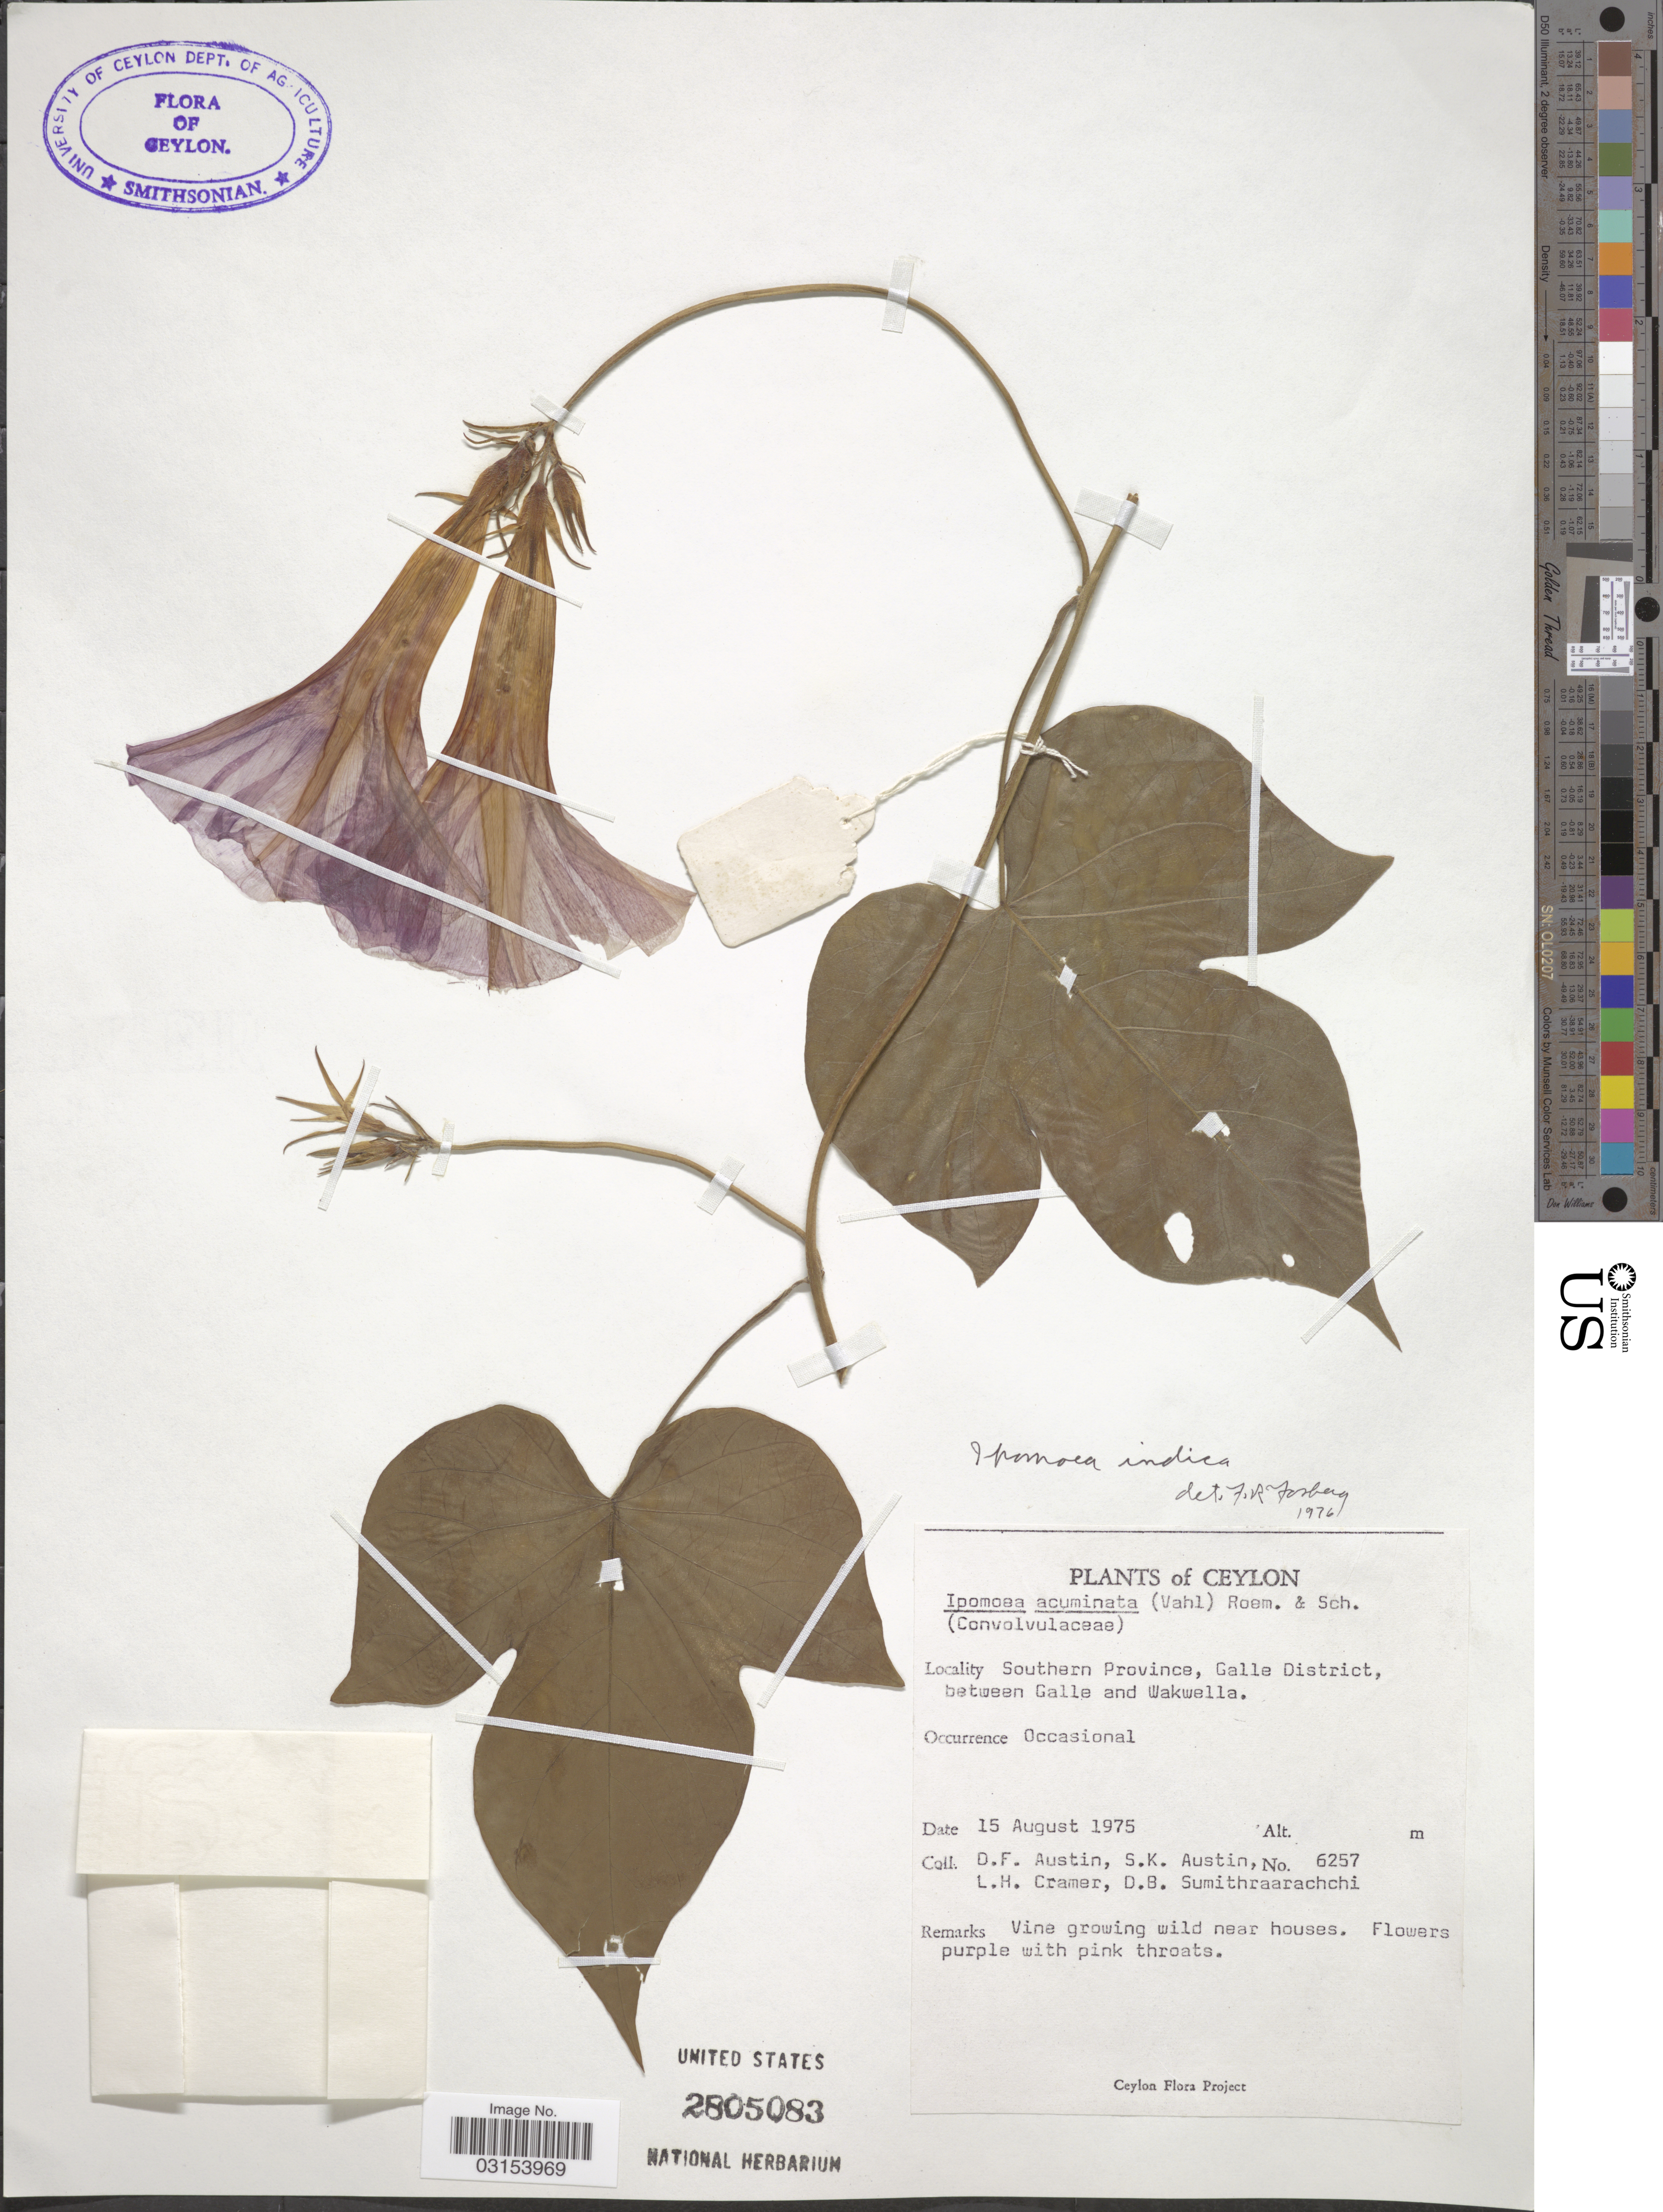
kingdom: Plantae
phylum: Tracheophyta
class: Magnoliopsida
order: Solanales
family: Convolvulaceae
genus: Ipomoea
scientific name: Ipomoea indica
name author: (Burm.) Merr.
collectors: D. Austin, S. Austin, L. H. Cramer & D. B. Sumithraarachchi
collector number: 6257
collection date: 1975-08-15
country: Sri Lanka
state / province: Southern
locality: Ceylon. Galle District, between Galle and Wakwella.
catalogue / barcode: US 2805083